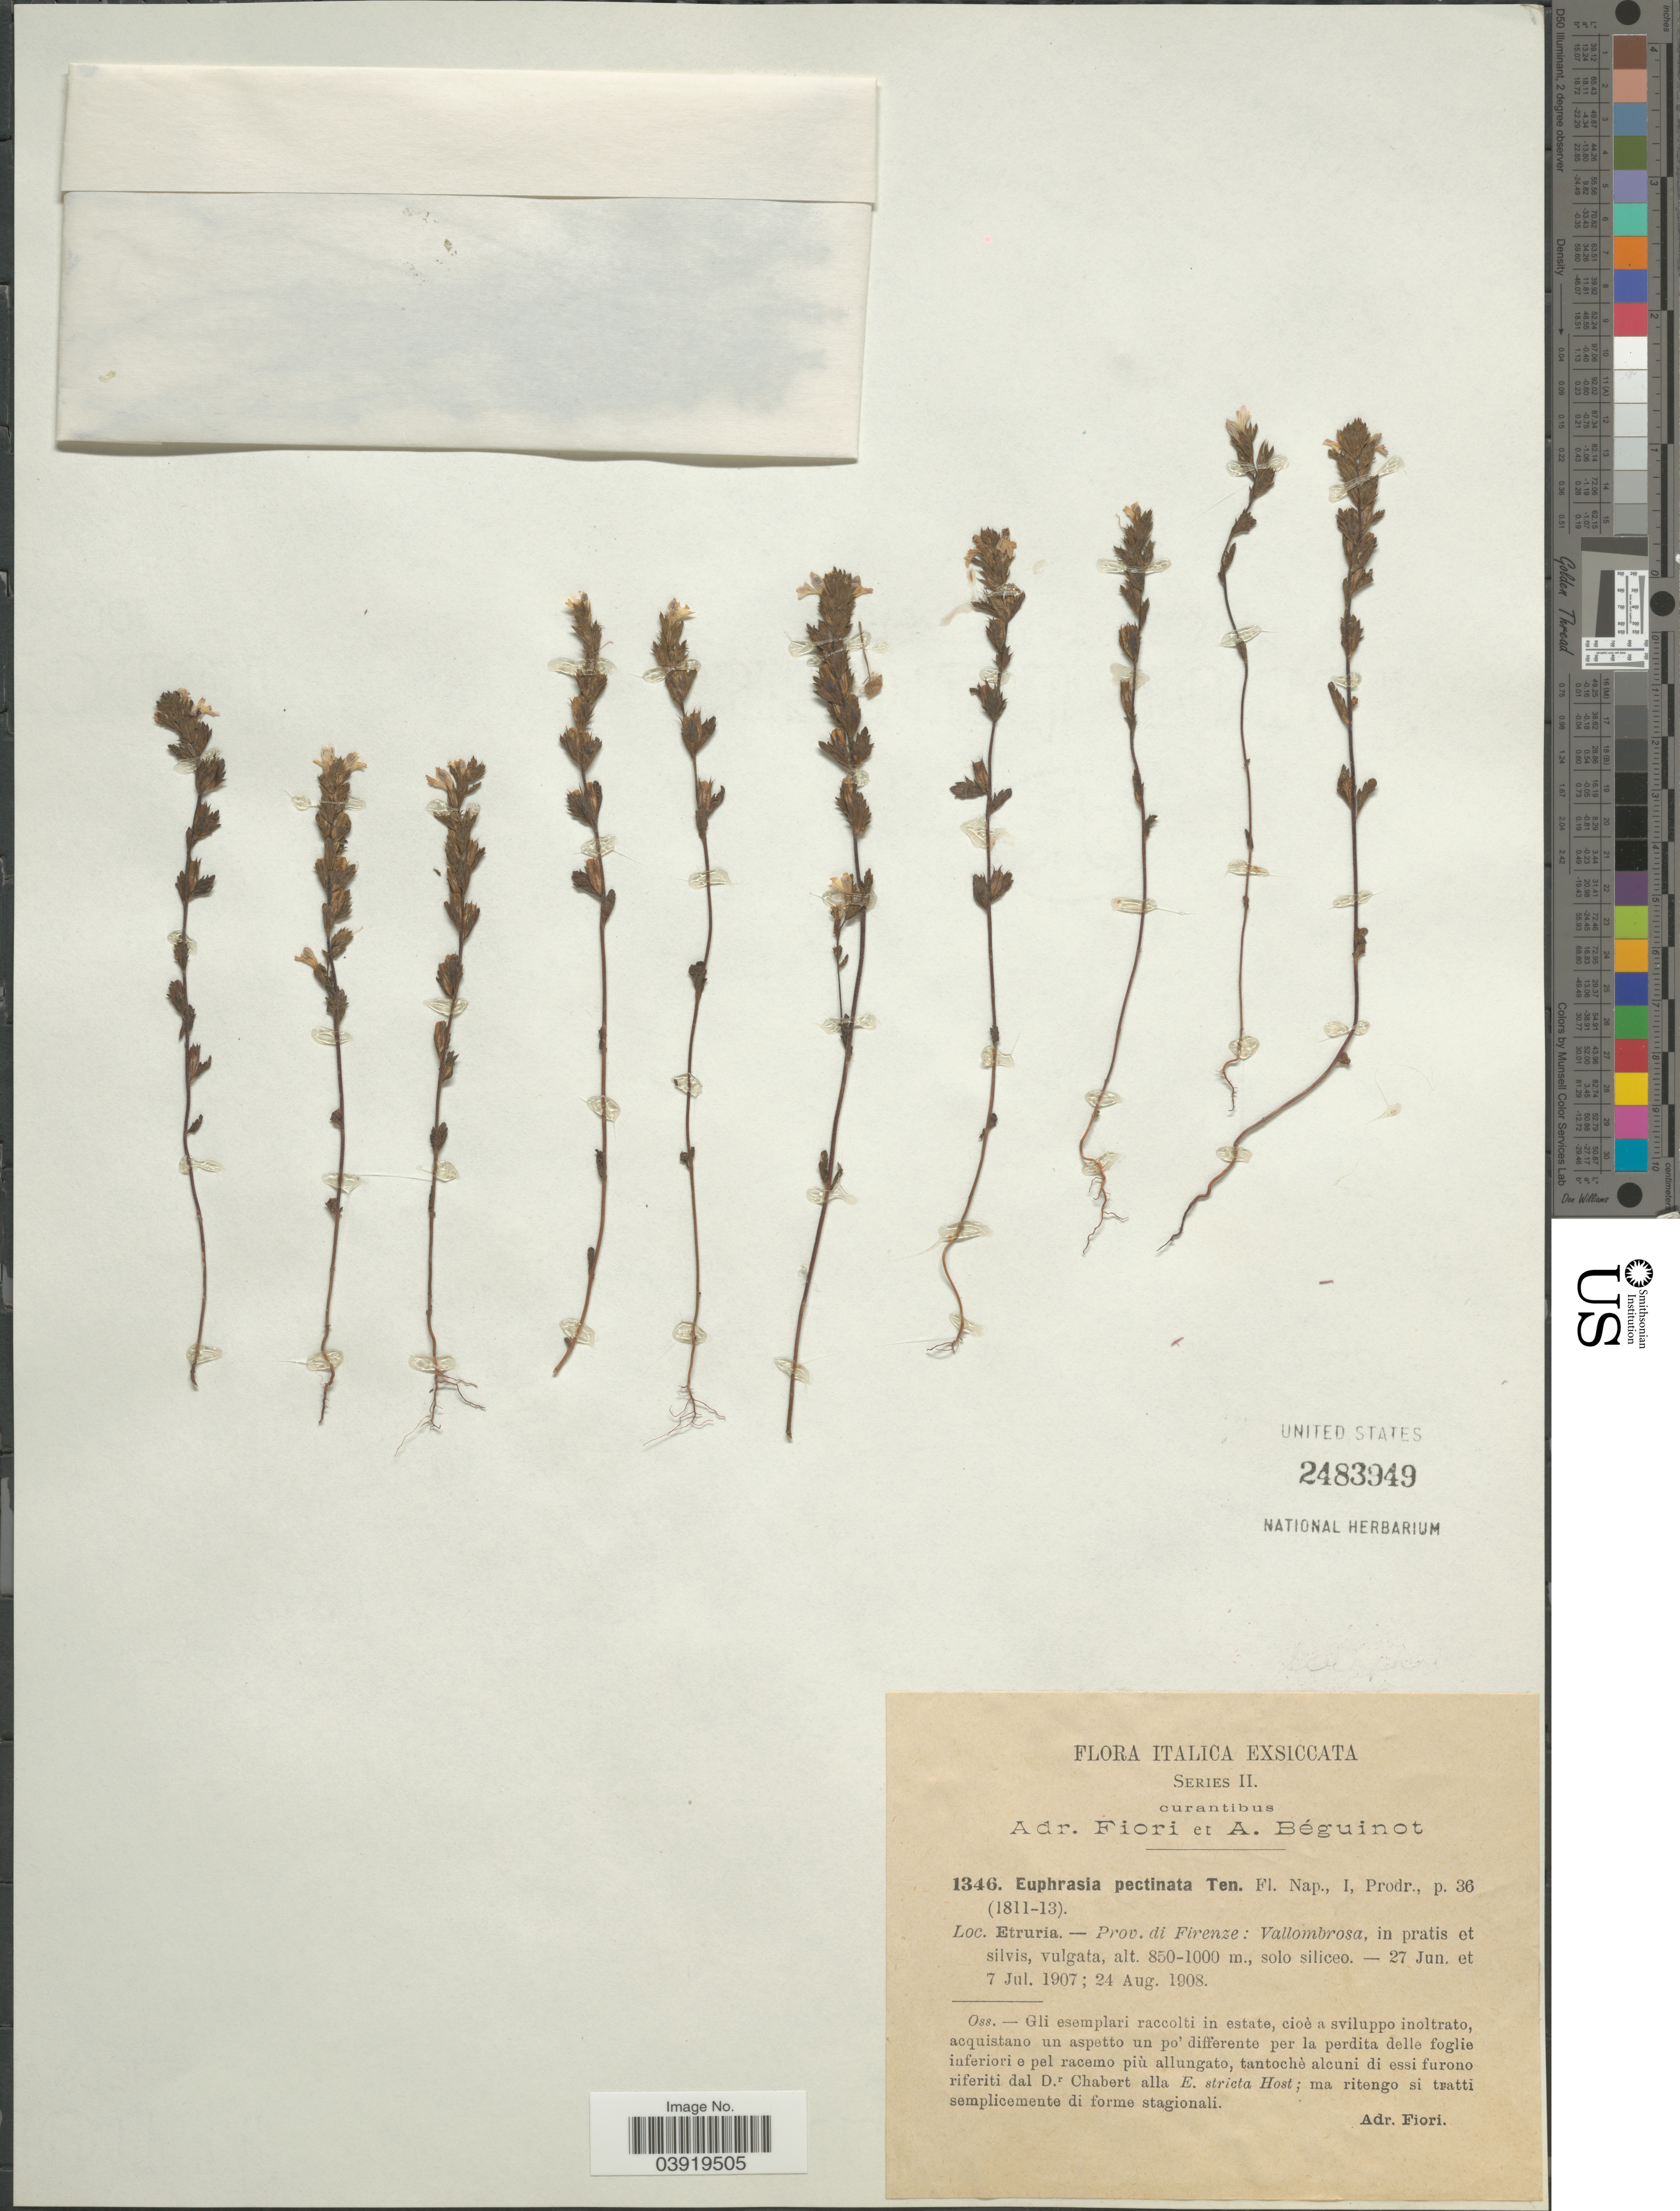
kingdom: Plantae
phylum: Tracheophyta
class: Magnoliopsida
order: Lamiales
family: Orobanchaceae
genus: Euphrasia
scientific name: Euphrasia pectinata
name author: Ten.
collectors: A. Fiori & A. Béguinot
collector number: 1346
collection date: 1907-06-27/1908-08-24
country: Italy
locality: Etruria.- Prov. di Firenze: Vallombrosa, in pratis et silvis, vulgata, solo siliceo.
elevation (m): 850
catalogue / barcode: US 2483949